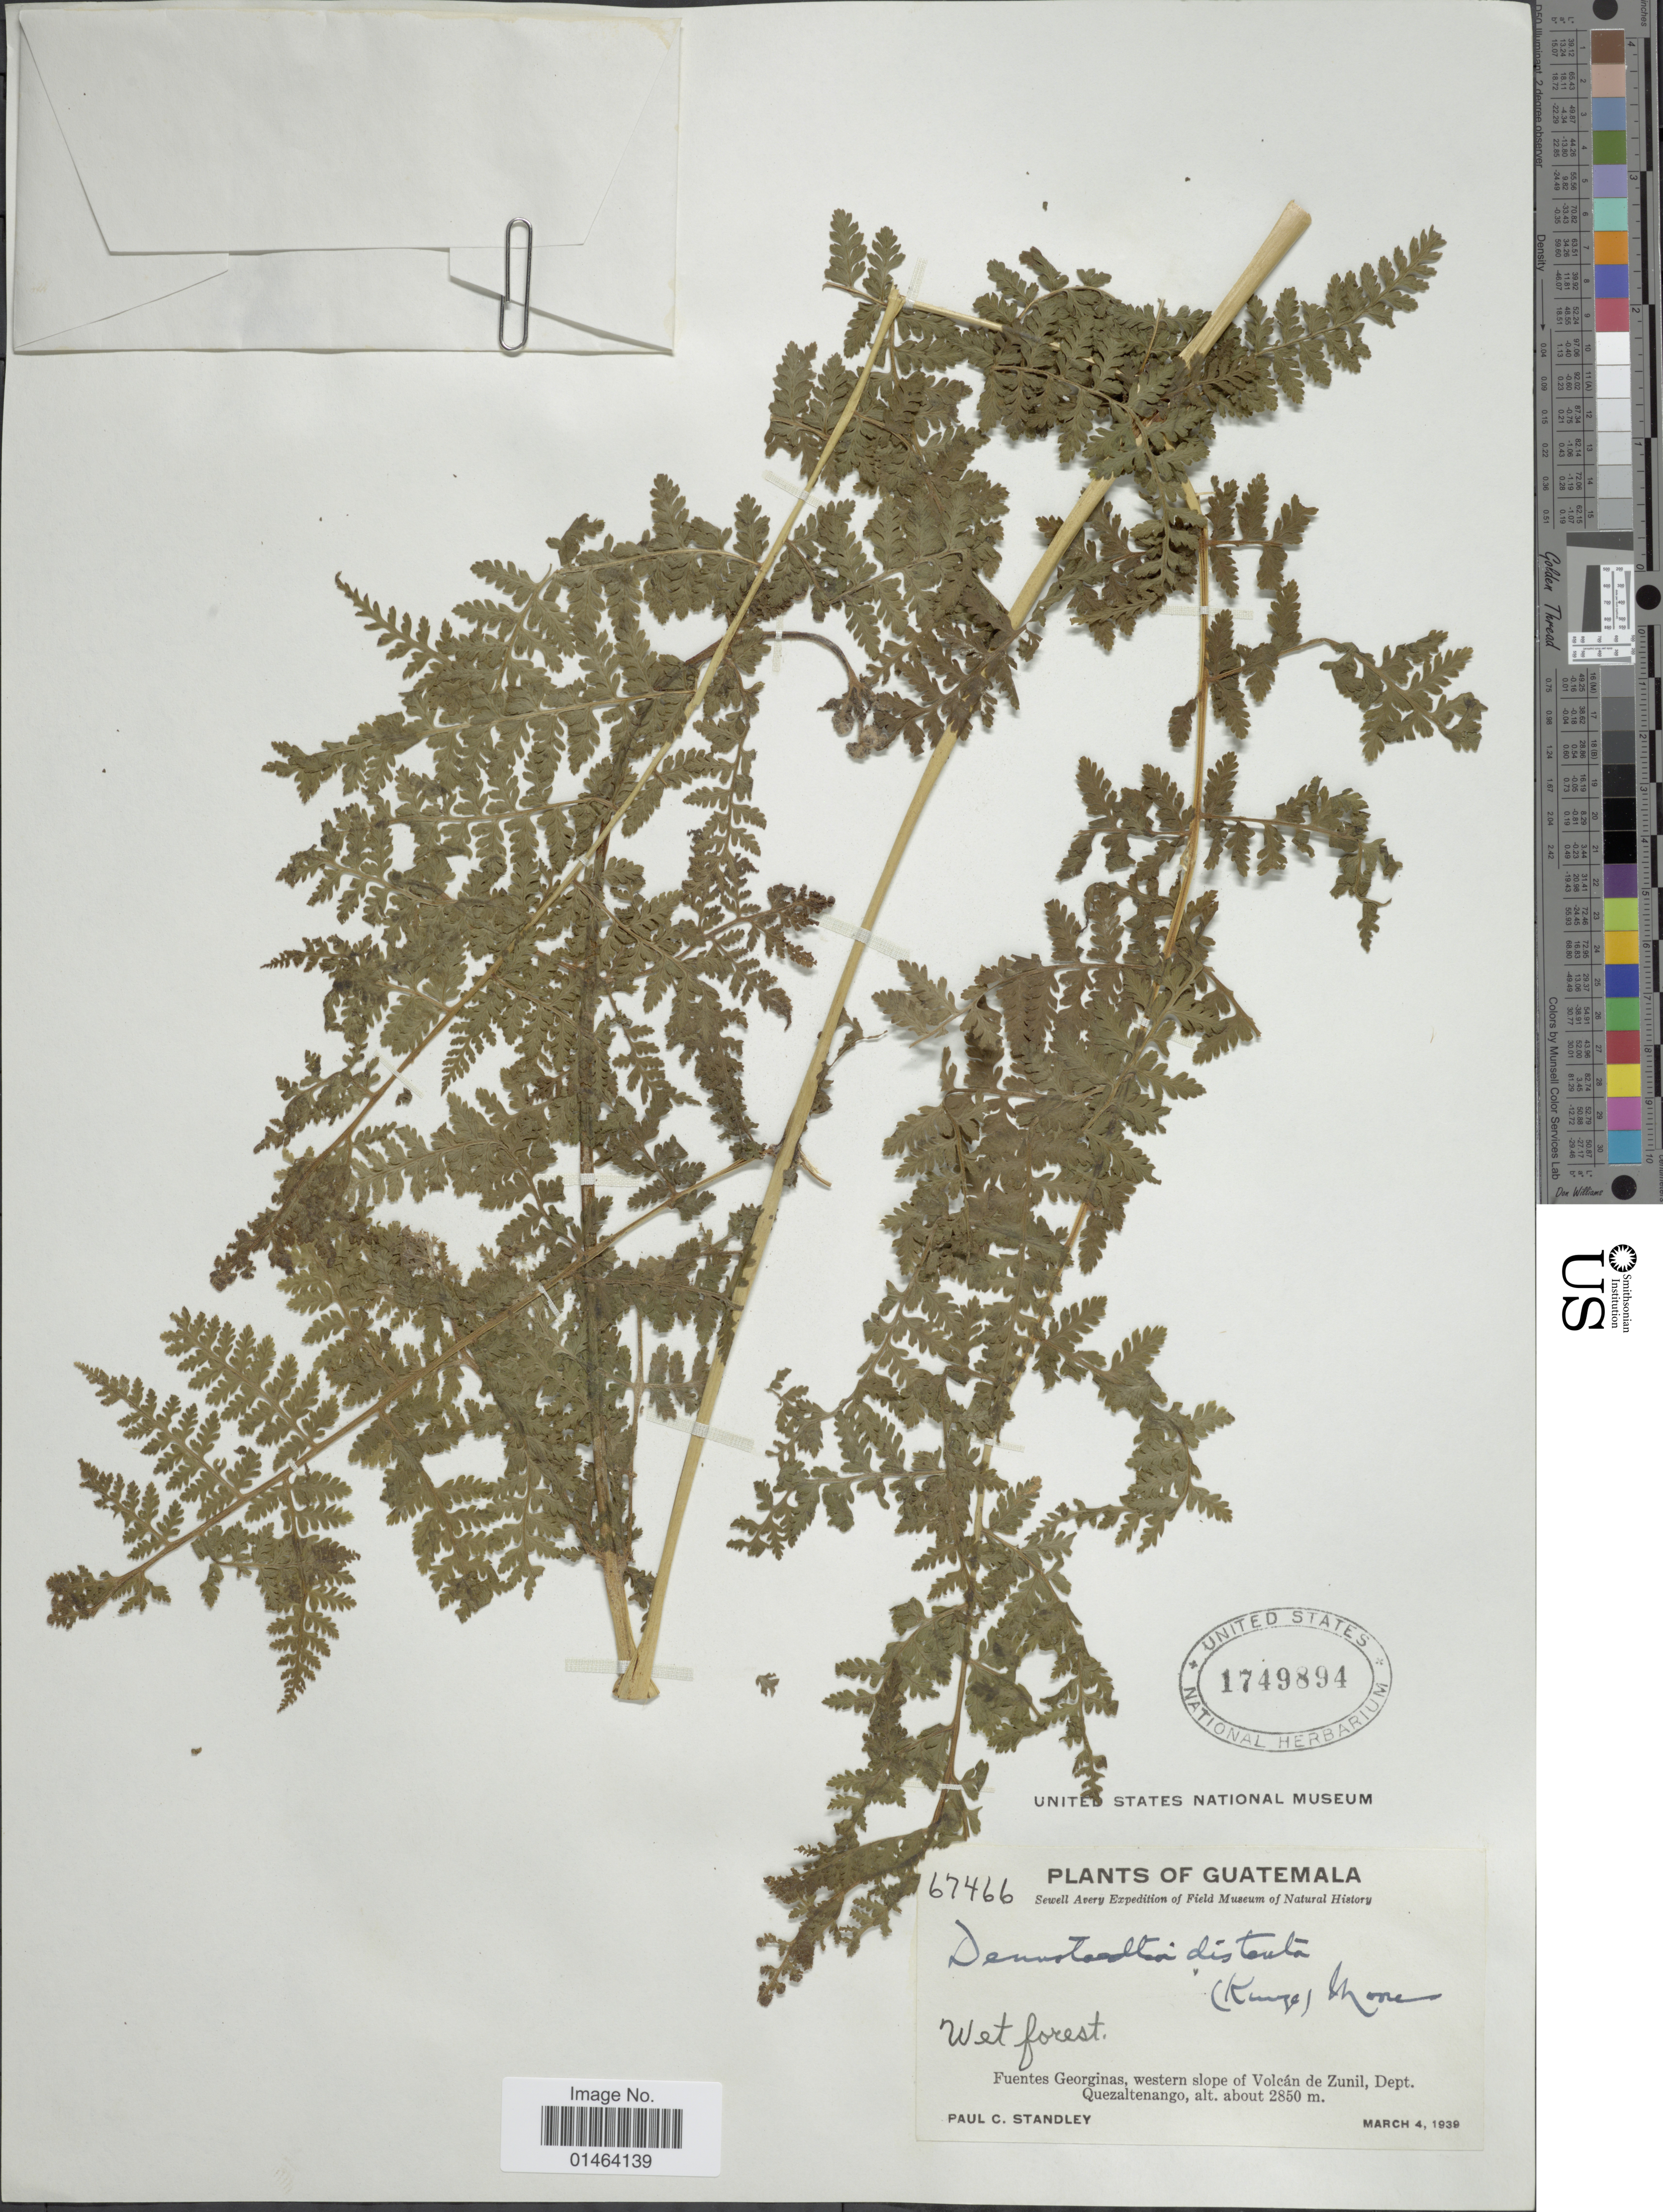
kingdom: Plantae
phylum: Tracheophyta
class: Polypodiopsida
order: Polypodiales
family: Dennstaedtiaceae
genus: Dennstaedtia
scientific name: Dennstaedtia distenta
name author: (Kunze) T. Moore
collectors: P. C. Standley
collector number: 67466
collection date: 1939-03-04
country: Guatemala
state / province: Quetzaltenango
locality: Guatemala, Fuentes Georginas, western slope of Volcan de Zunil.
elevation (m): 2850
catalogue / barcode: US 1749894